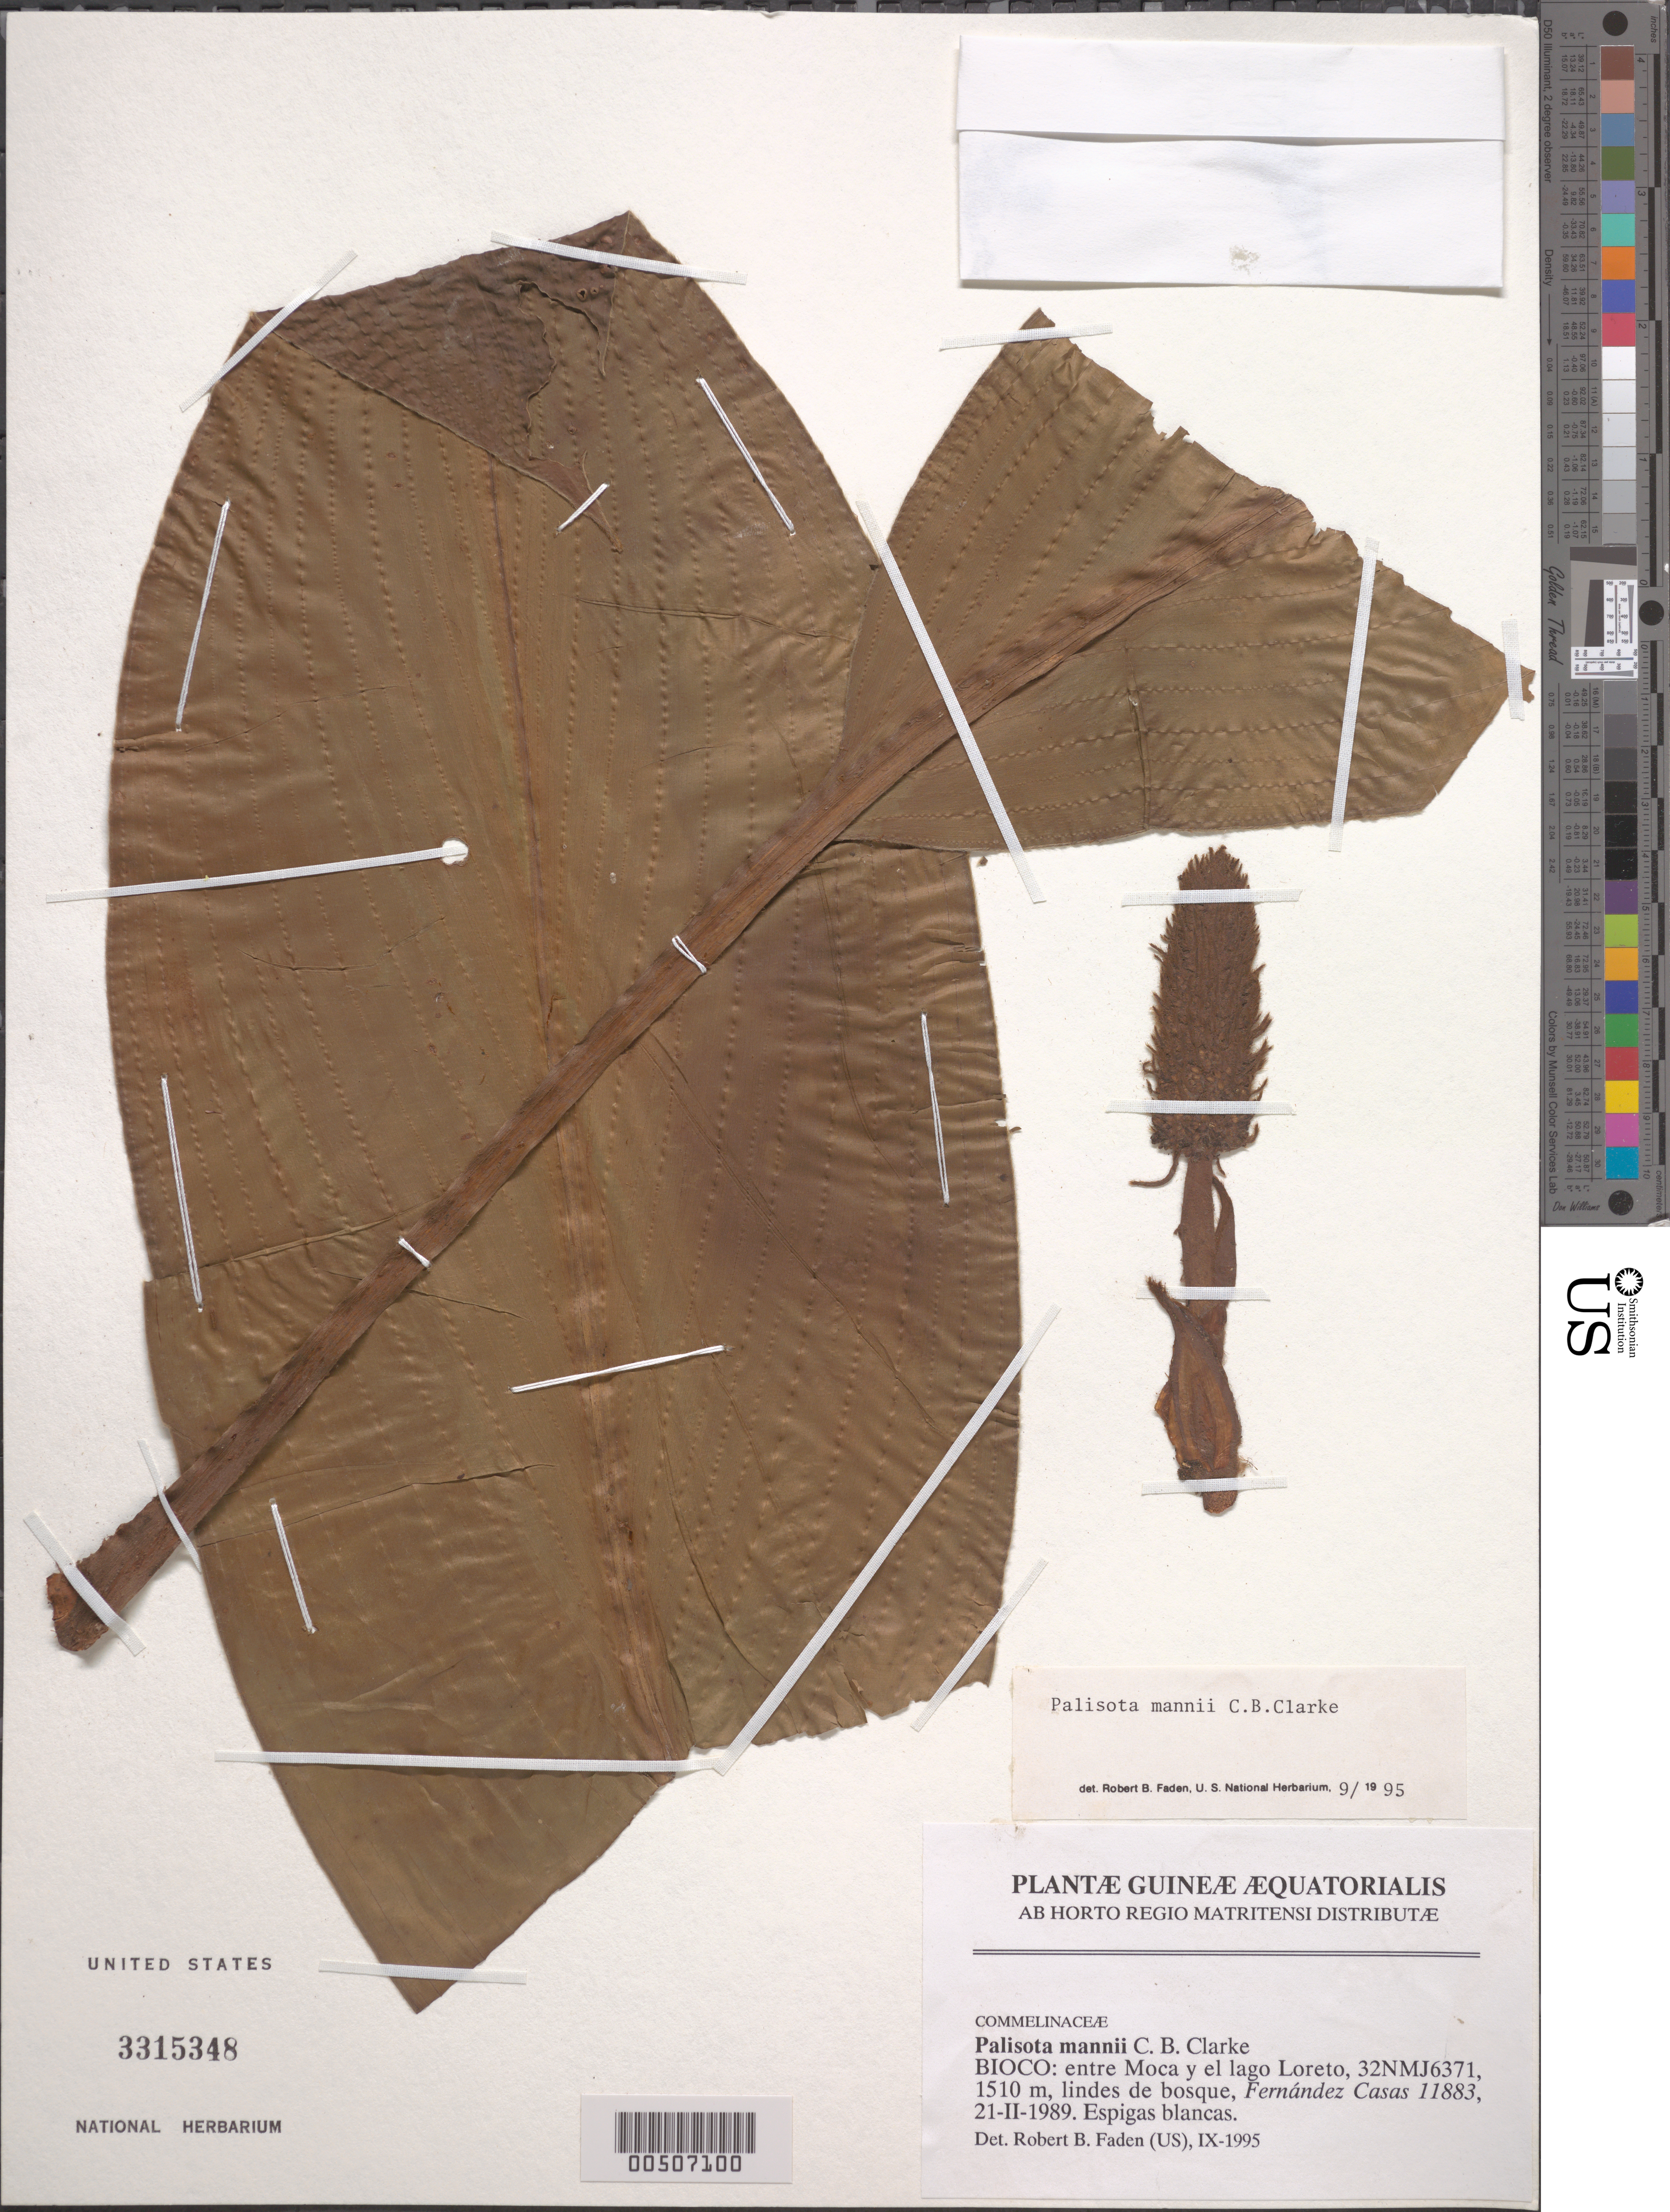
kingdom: Plantae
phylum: Tracheophyta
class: Liliopsida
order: Commelinales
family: Commelinaceae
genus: Palisota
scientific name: Palisota mannii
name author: C.B. Clarke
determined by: Faden, Robert B., (US), Smithsonian Institution - National Museum of Natural History (UNITED STATES)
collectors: F. Casas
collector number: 11883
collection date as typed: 21 Feb 1989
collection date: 1989-02-21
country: Equatorial Guinea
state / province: Bioko Norte / Bioko Sur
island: Bioko Island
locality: Between Moca and Loreto. [former Province of Fernando Pó (Bioko).]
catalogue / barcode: US 3315348